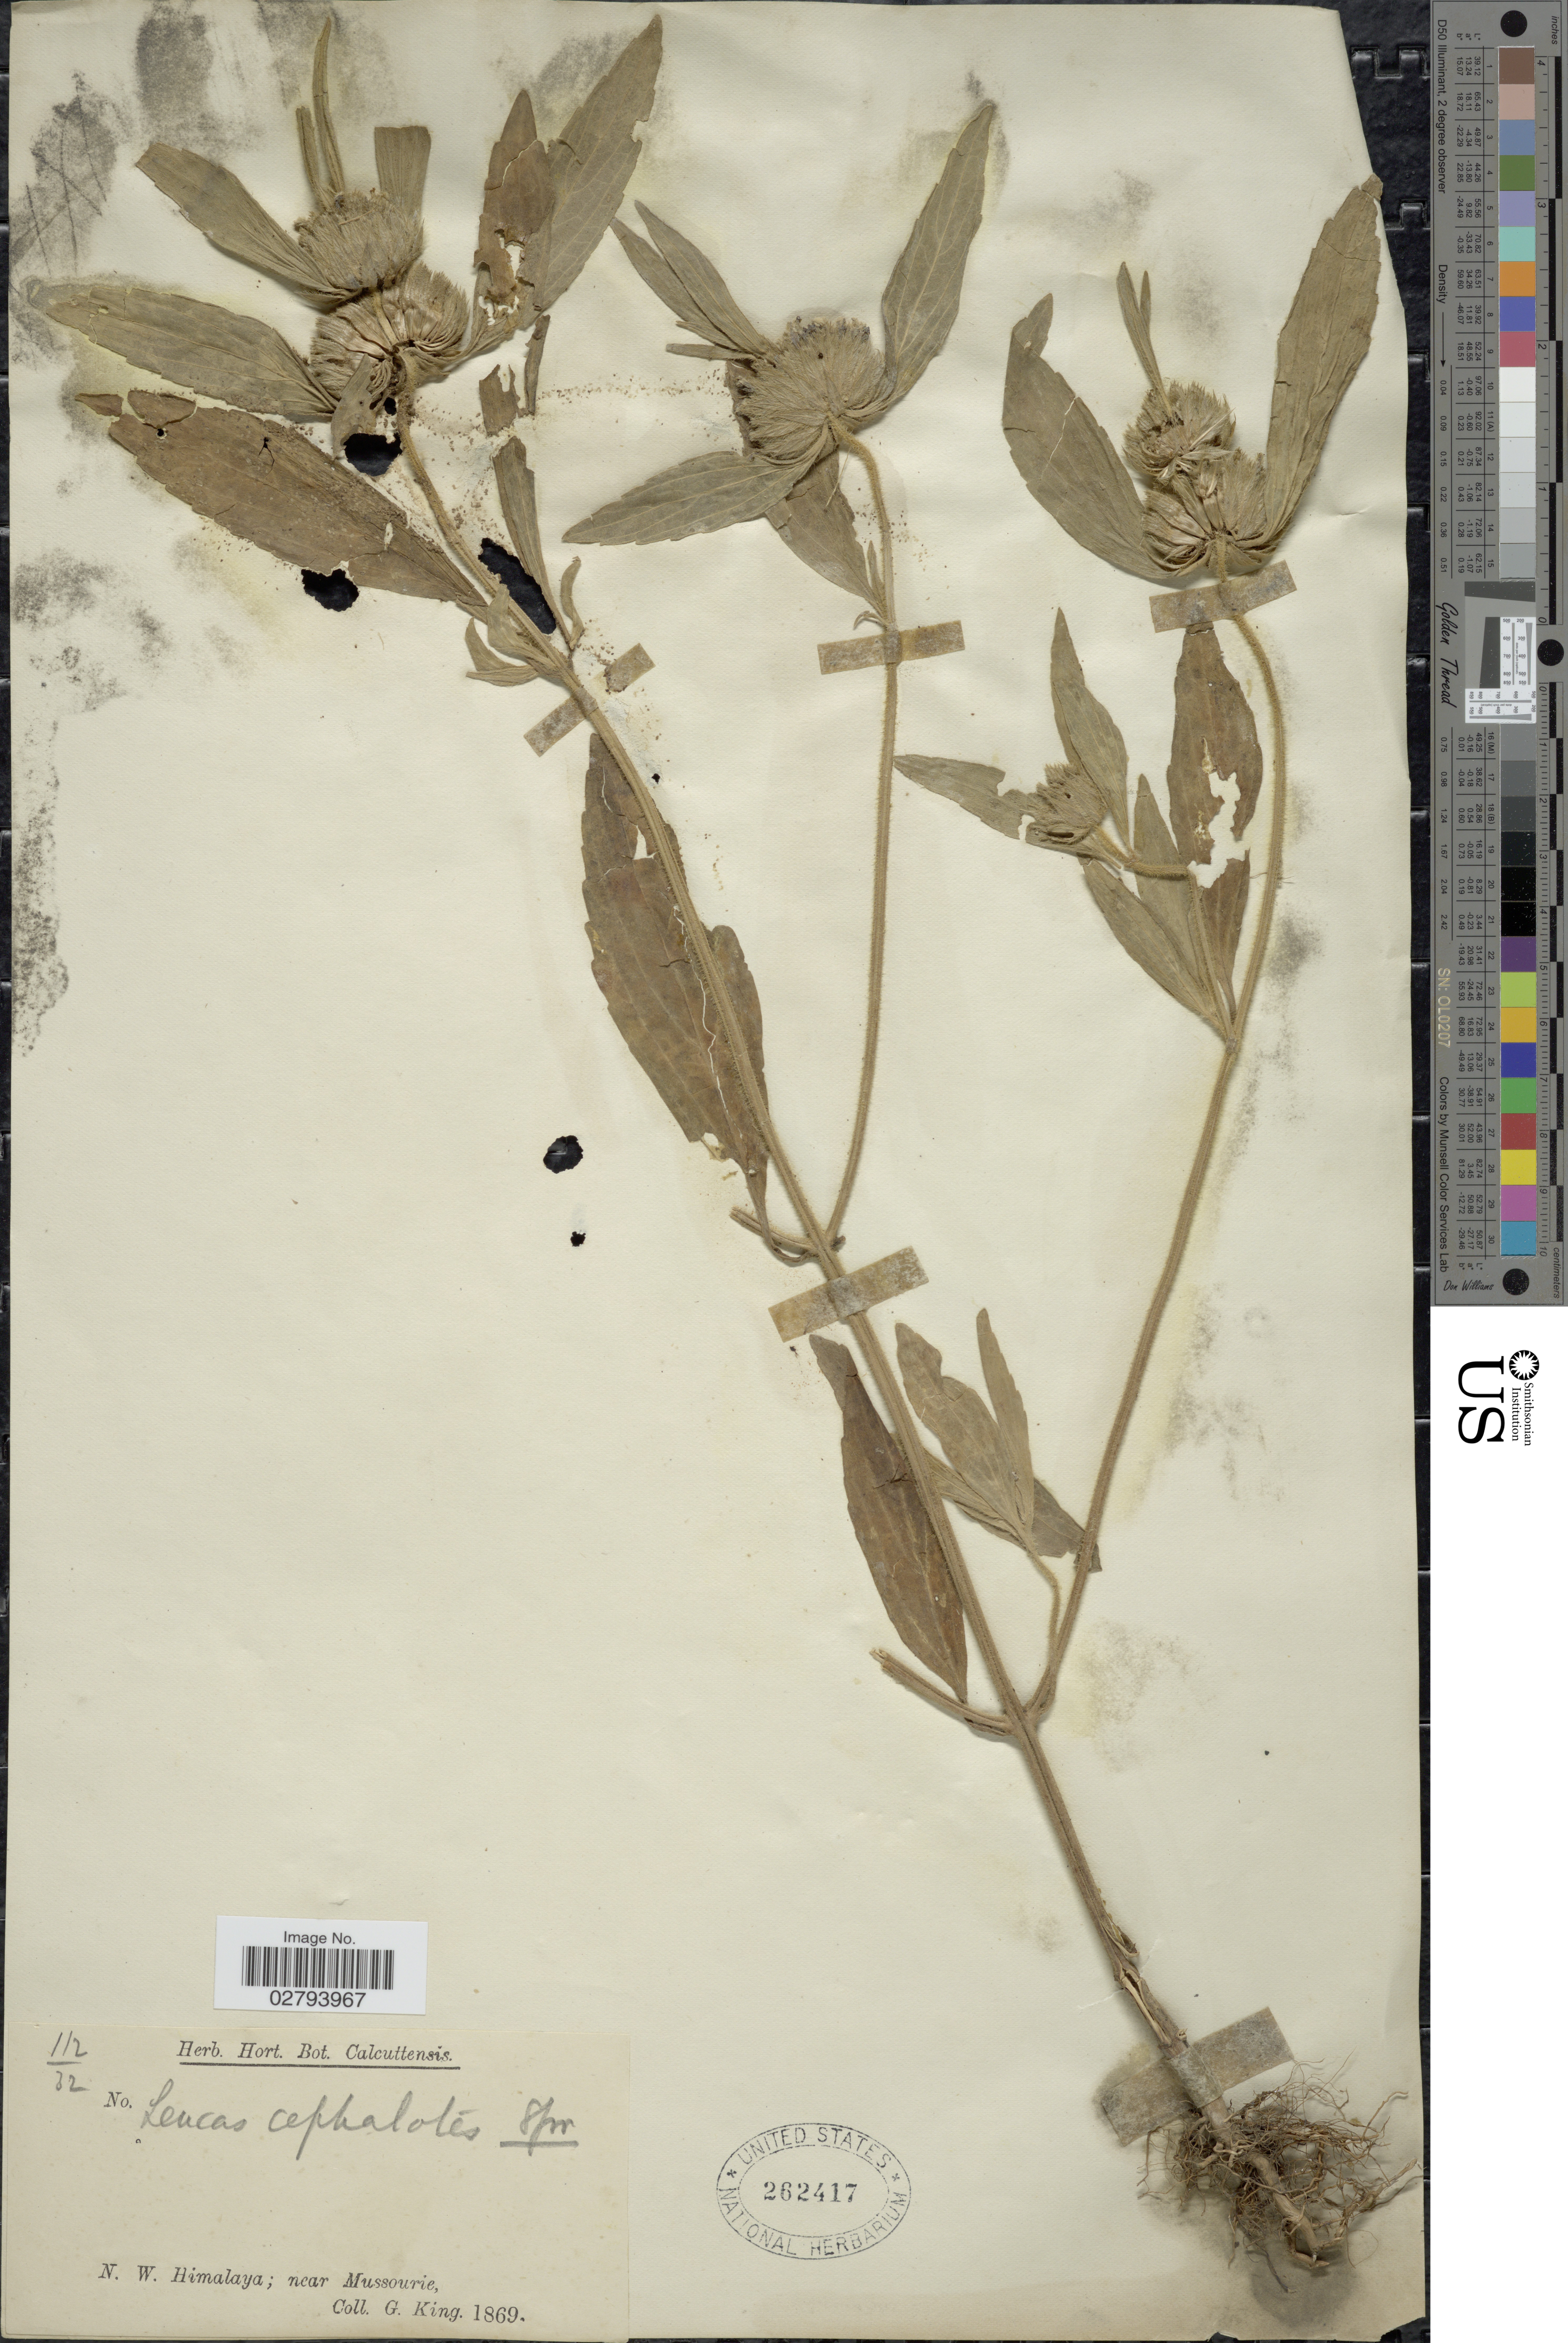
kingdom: Plantae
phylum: Tracheophyta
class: Magnoliopsida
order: Lamiales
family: Lamiaceae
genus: Leucas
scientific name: Leucas cephalotes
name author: (A. Roth) Spreng.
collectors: G. King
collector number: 112/32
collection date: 1869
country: India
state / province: Uttarakhand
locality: N. W. Himalaya; near Mussourie.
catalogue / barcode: US 262417